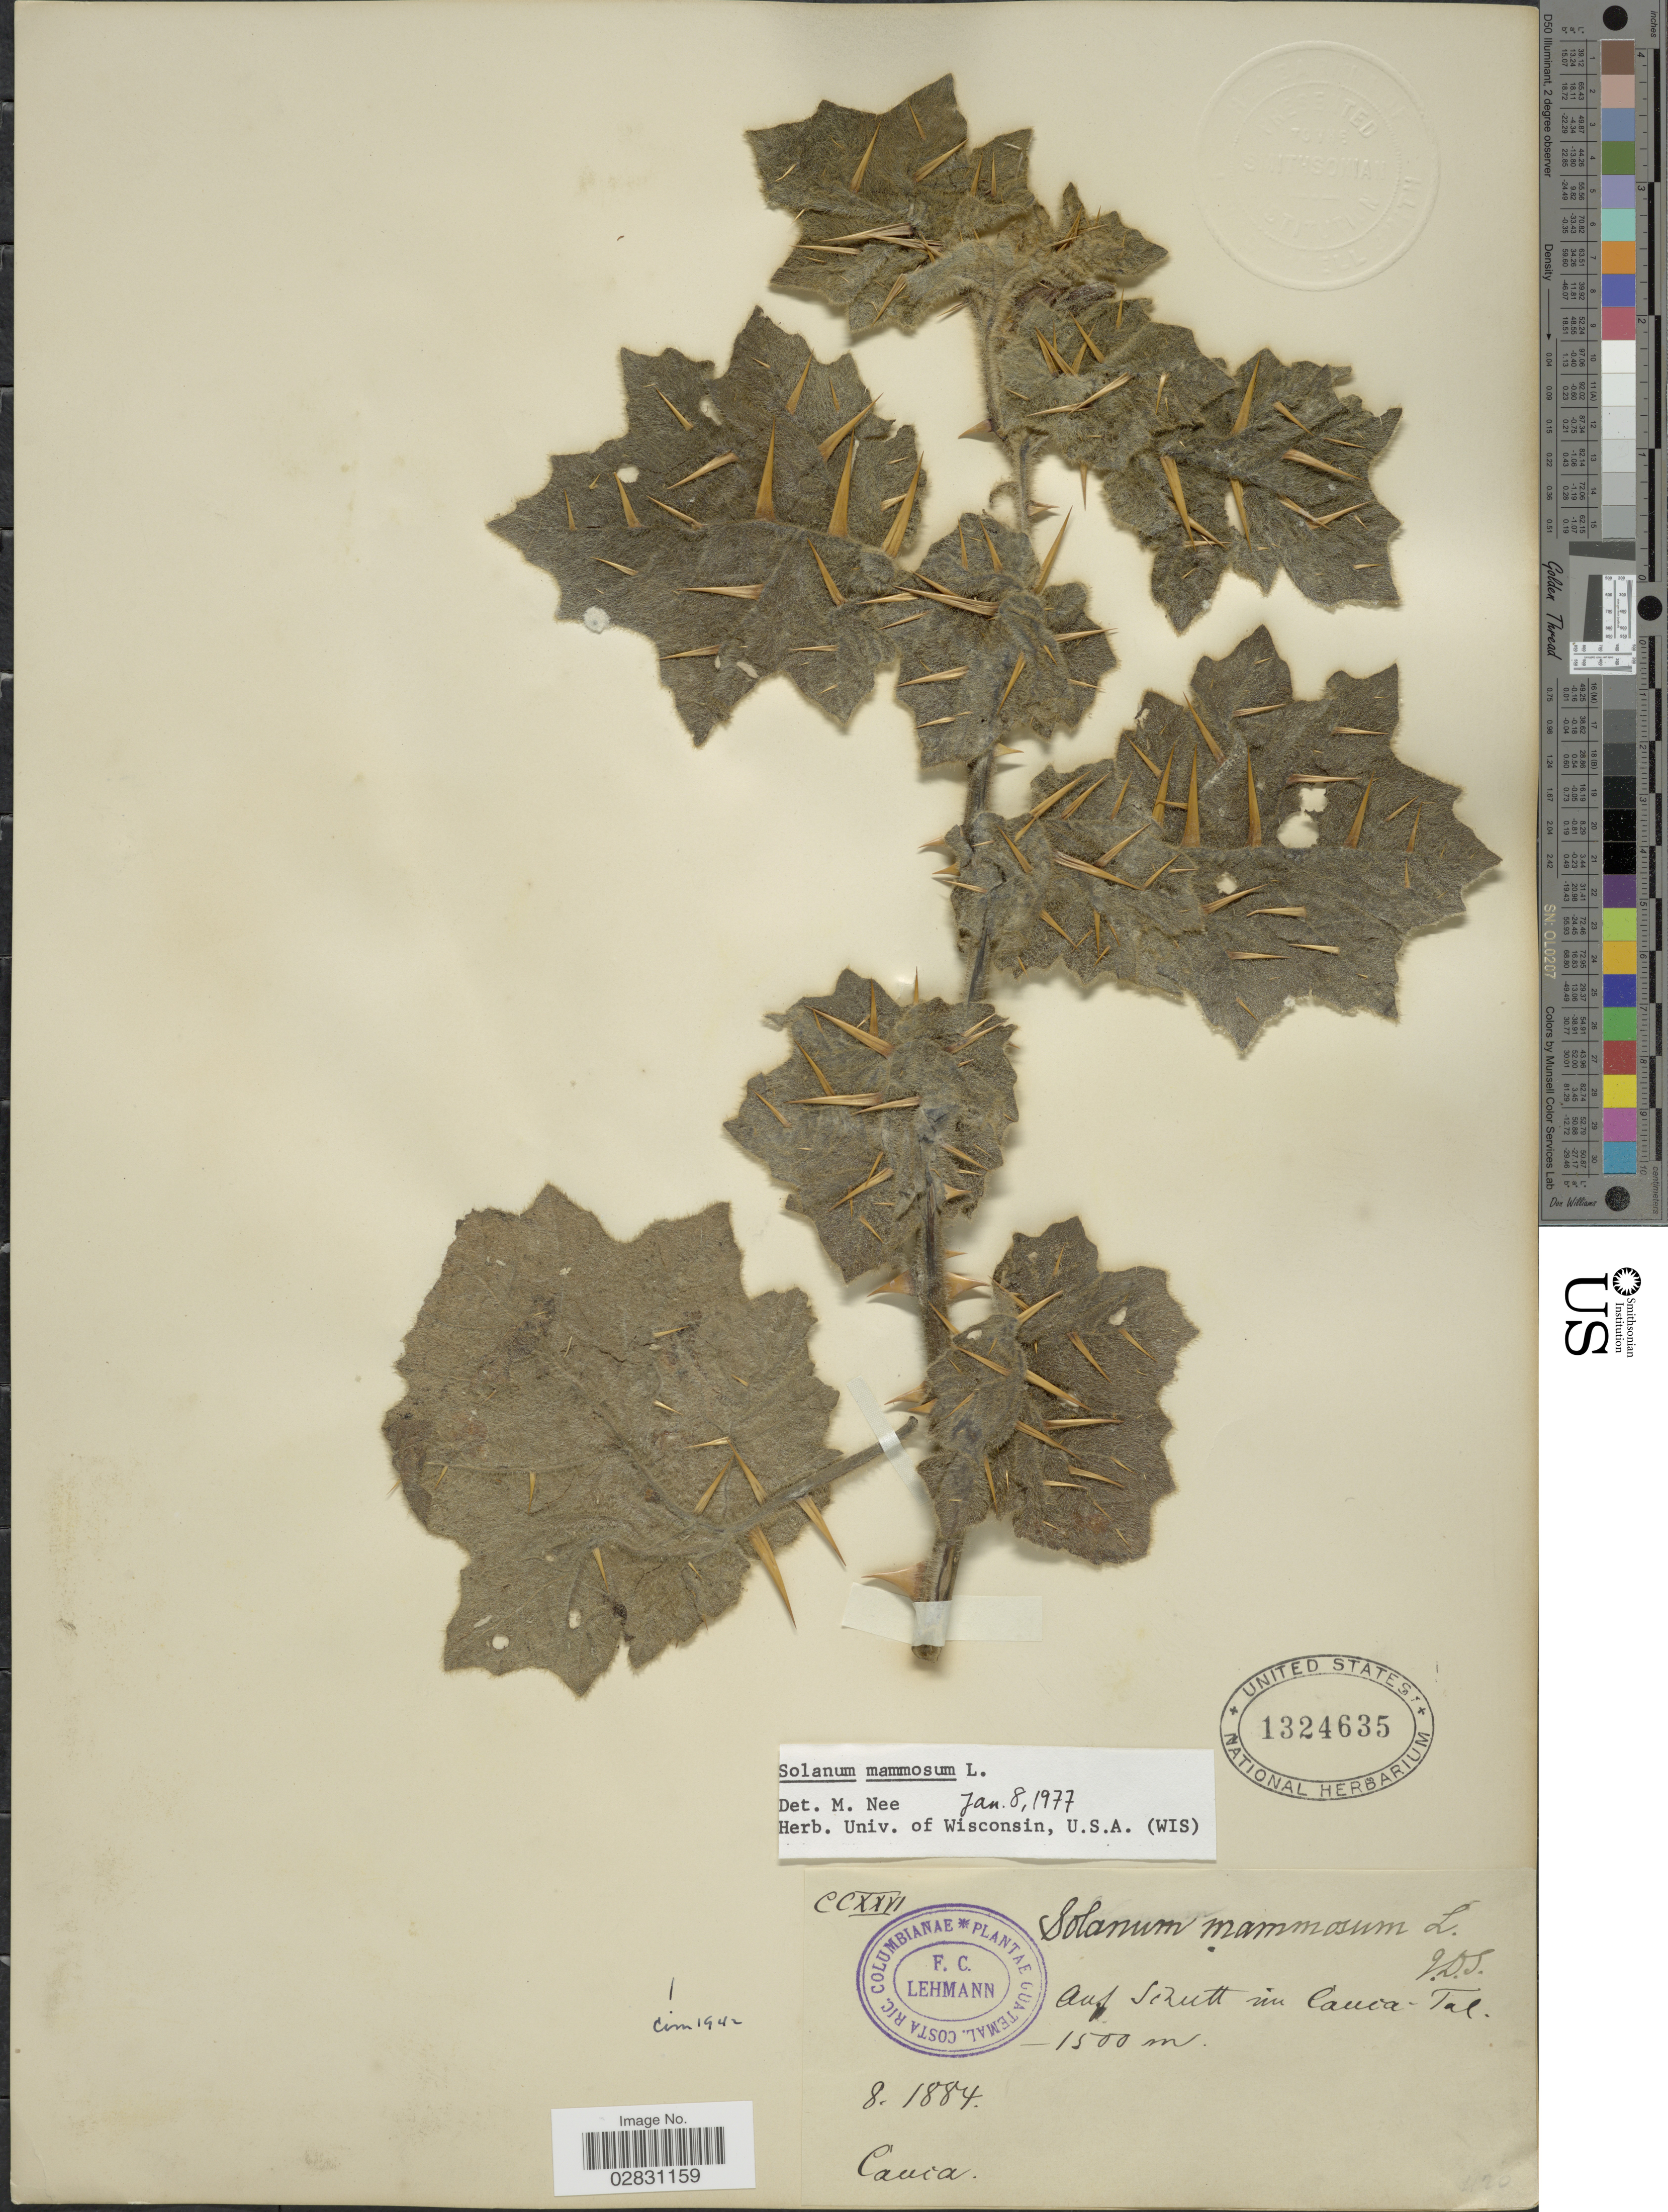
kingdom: Plantae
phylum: Tracheophyta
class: Magnoliopsida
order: Solanales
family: Solanaceae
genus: Solanum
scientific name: Solanum mammosum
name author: L.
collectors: F. C. Lehmann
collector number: CCXXVI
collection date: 1884-08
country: Colombia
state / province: Cauca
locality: Auf Schutt im Cauca-Tal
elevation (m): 1500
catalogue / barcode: US 1324635